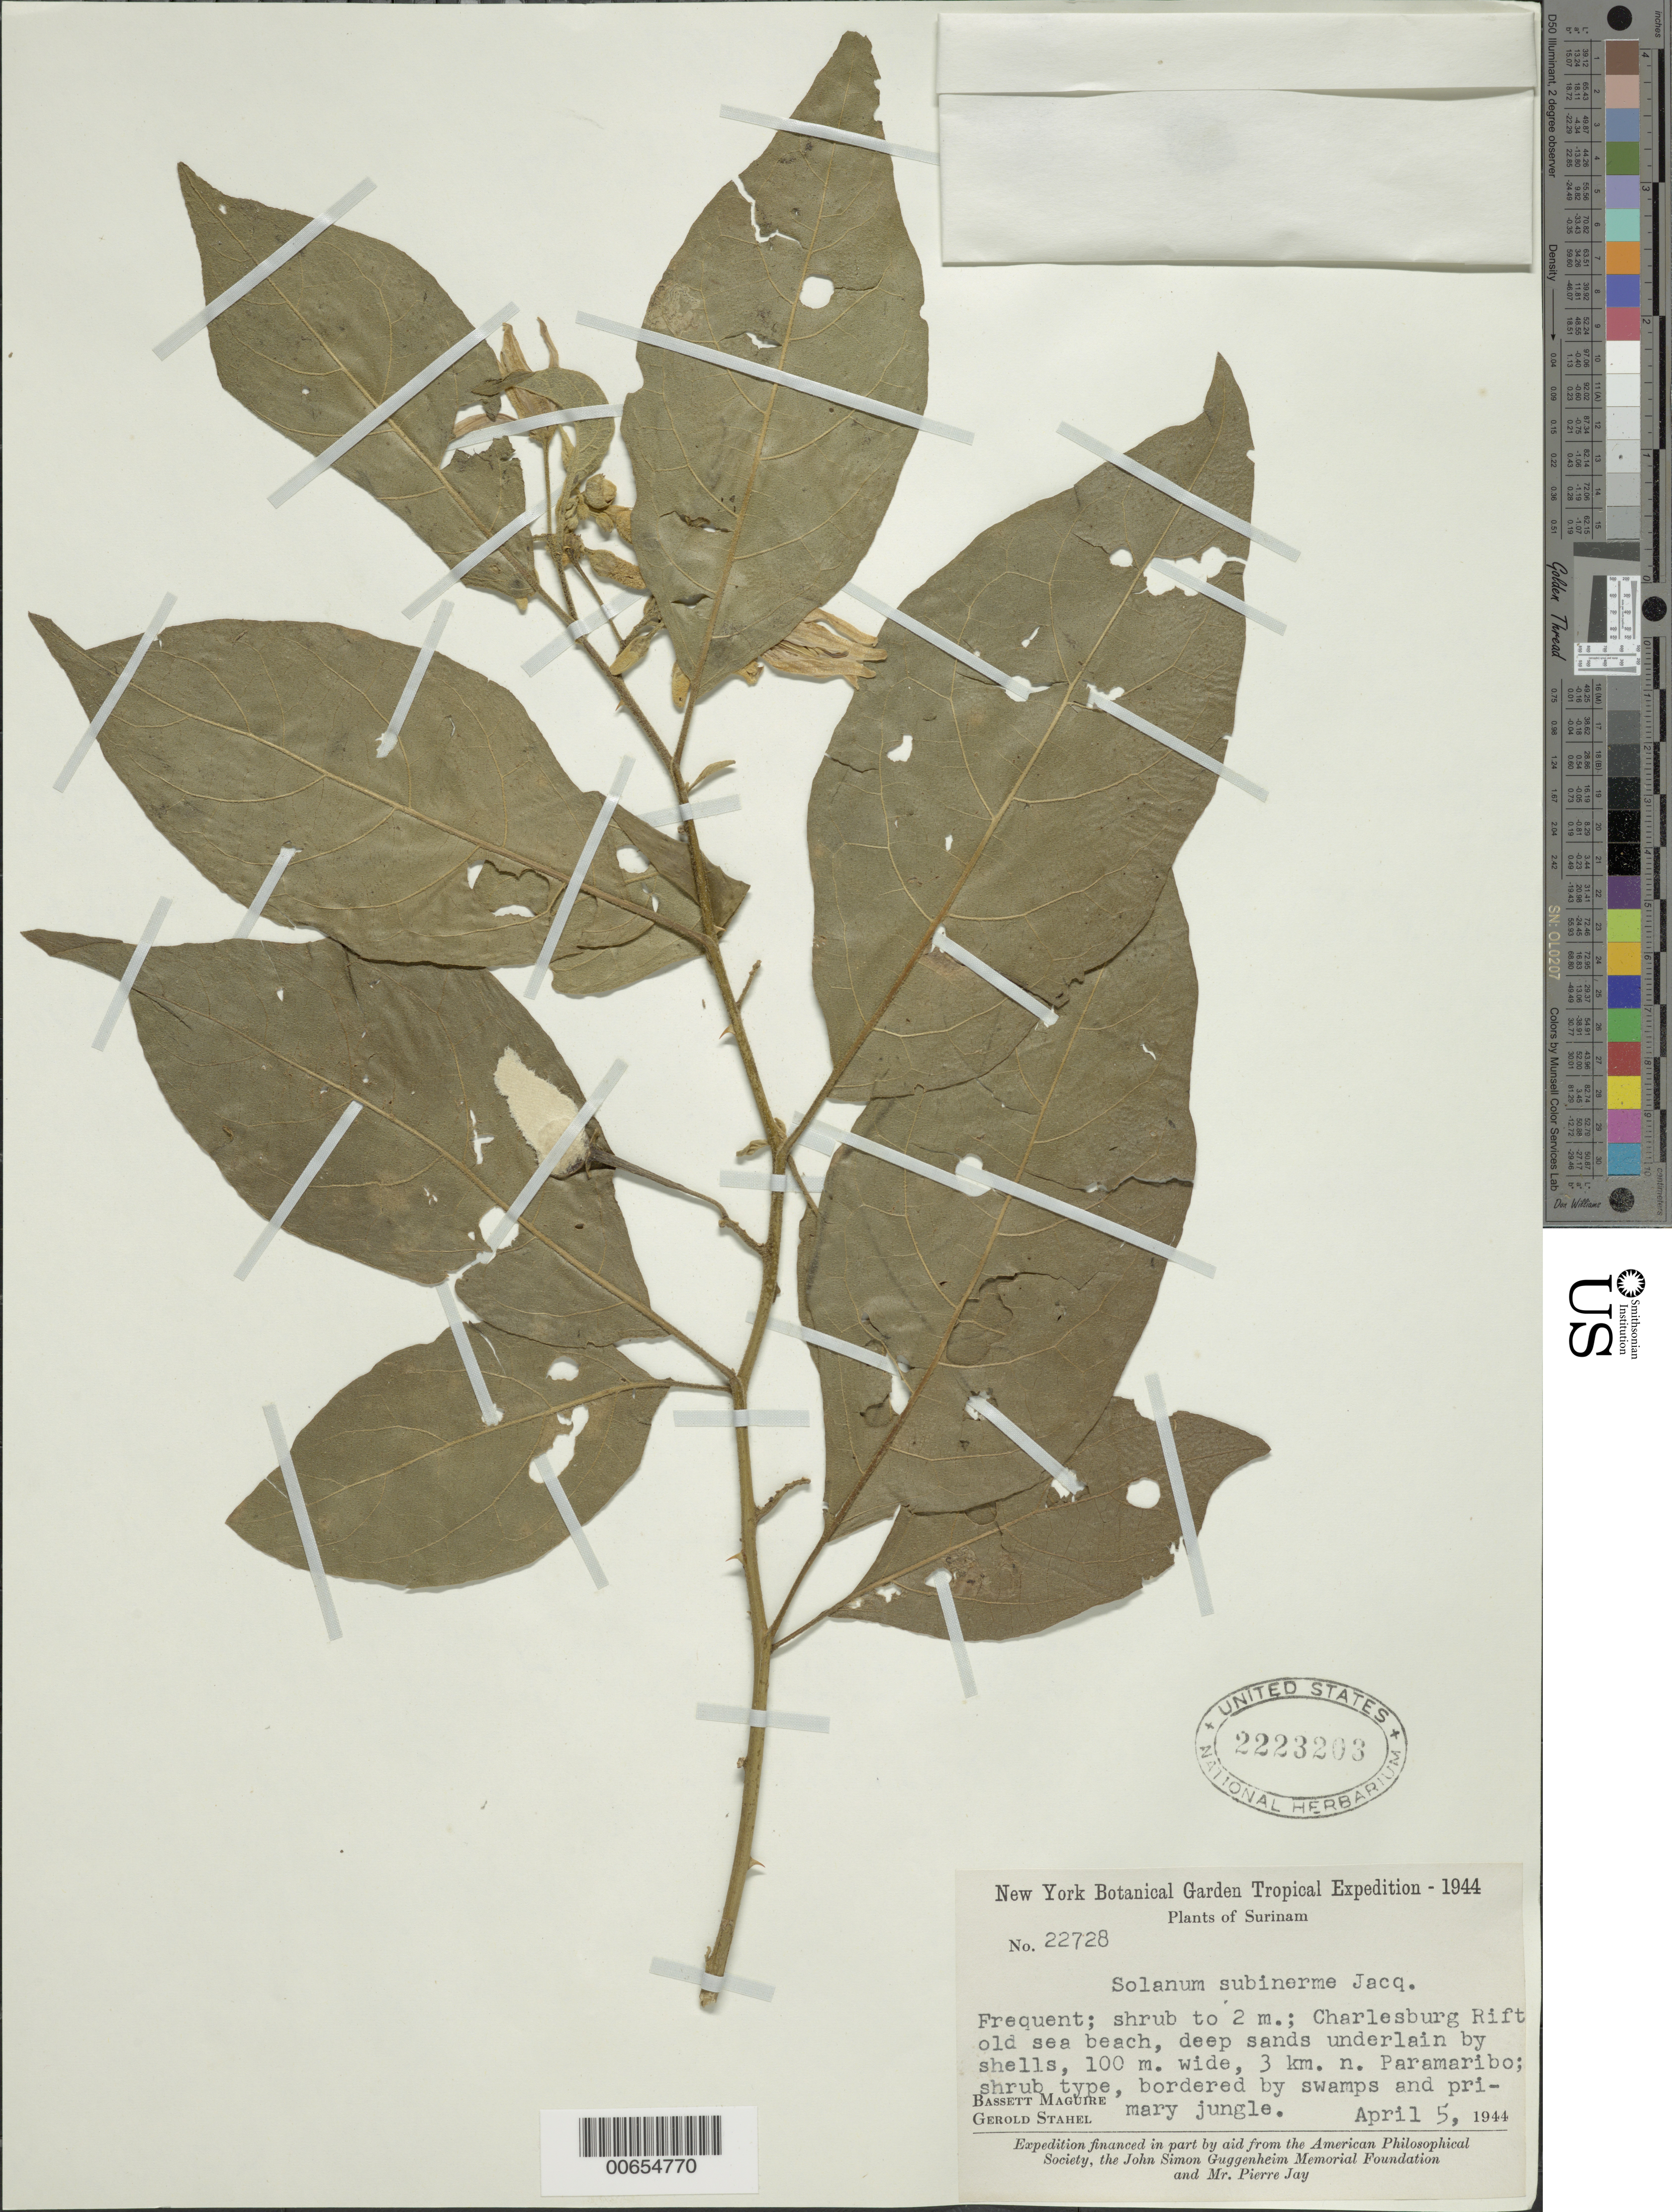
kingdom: Plantae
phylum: Tracheophyta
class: Magnoliopsida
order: Solanales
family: Solanaceae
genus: Solanum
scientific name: Solanum subinerme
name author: Jacq.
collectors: B. Maguire & G. Stahel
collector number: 22728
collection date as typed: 4 Apr 1944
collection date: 1944-04-04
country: Suriname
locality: Paramaribo, 3 km N of, Charlesburg Rift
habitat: Old sea beach, deep sands underlain by shells.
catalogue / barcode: US 2223203